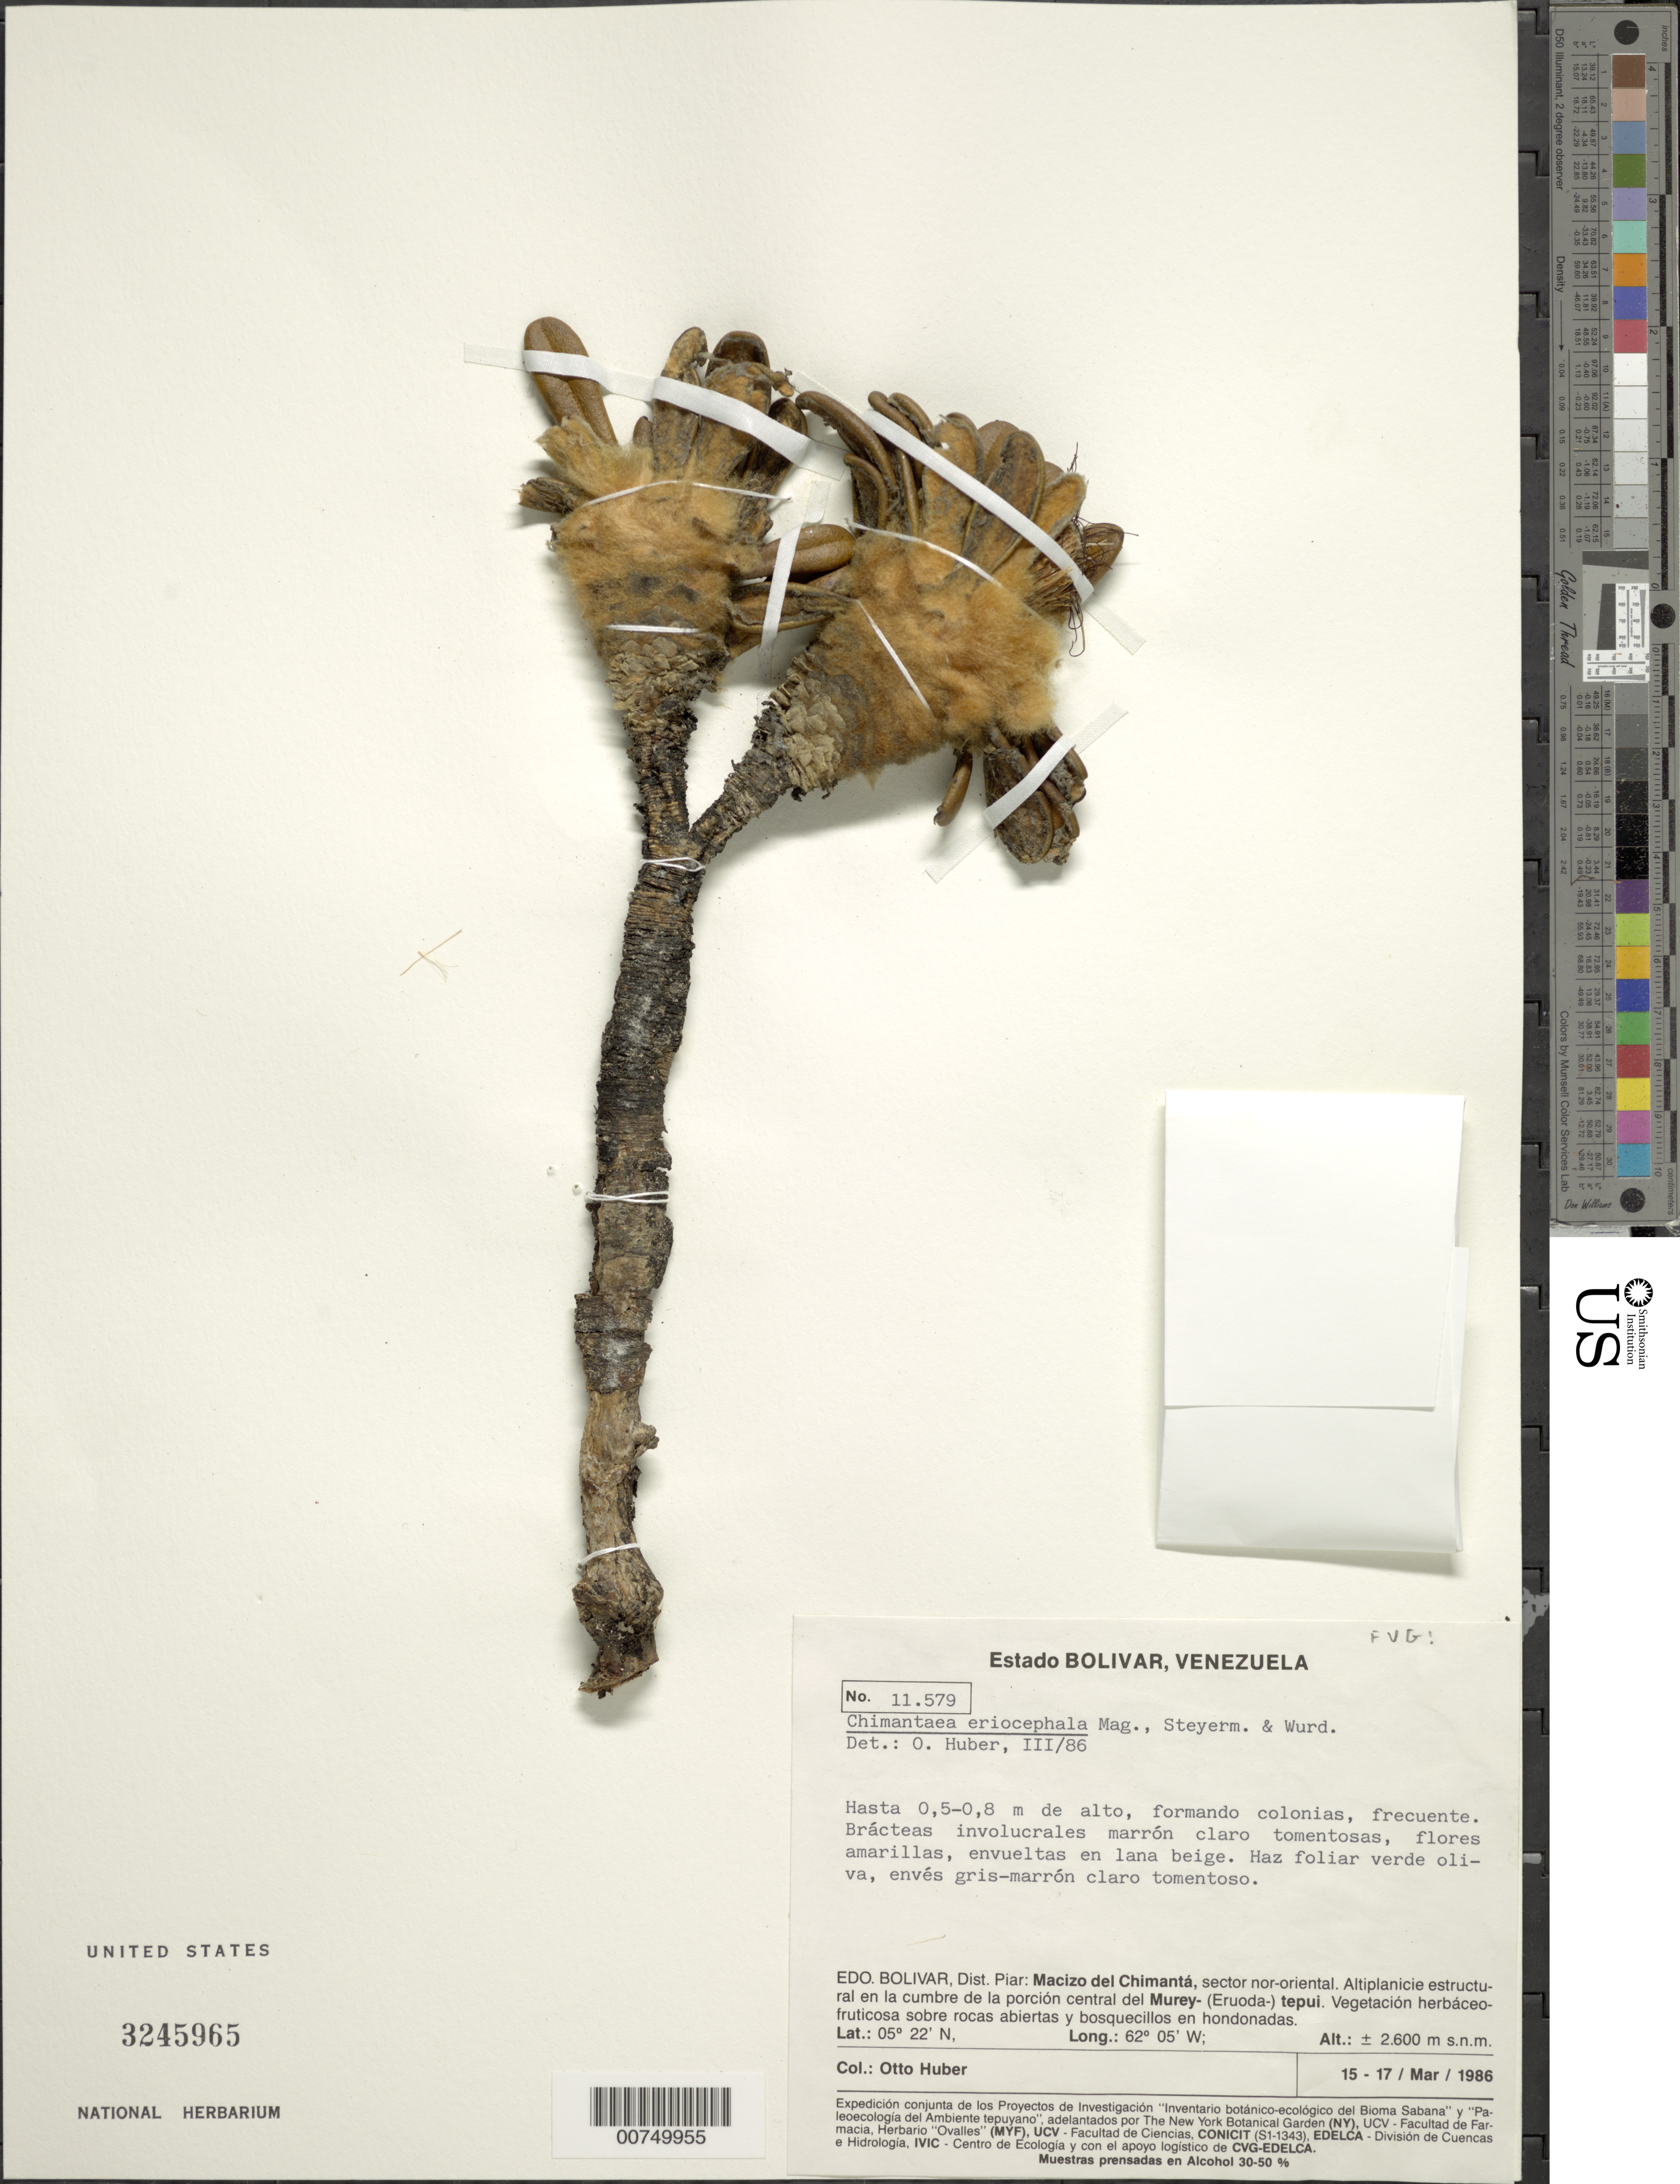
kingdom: Plantae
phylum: Tracheophyta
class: Magnoliopsida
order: Asterales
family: Asteraceae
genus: Chimantaea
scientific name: Chimantaea eriocephala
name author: Maguire et al.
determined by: Huber, Otto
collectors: O. Huber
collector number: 11579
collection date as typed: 15-Mar-86 to 17-Mar-86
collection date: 1986-03-15/1986-03-17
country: Venezuela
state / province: Bolívar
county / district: Piar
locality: Macizo del Chimantá, sector nor-oriental, Murey-tepuí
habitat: Vegetación herbáceo-fruticosa sobre rocas abiertas y bosquecillos en hondonadas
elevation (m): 2600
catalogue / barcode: US 3245965